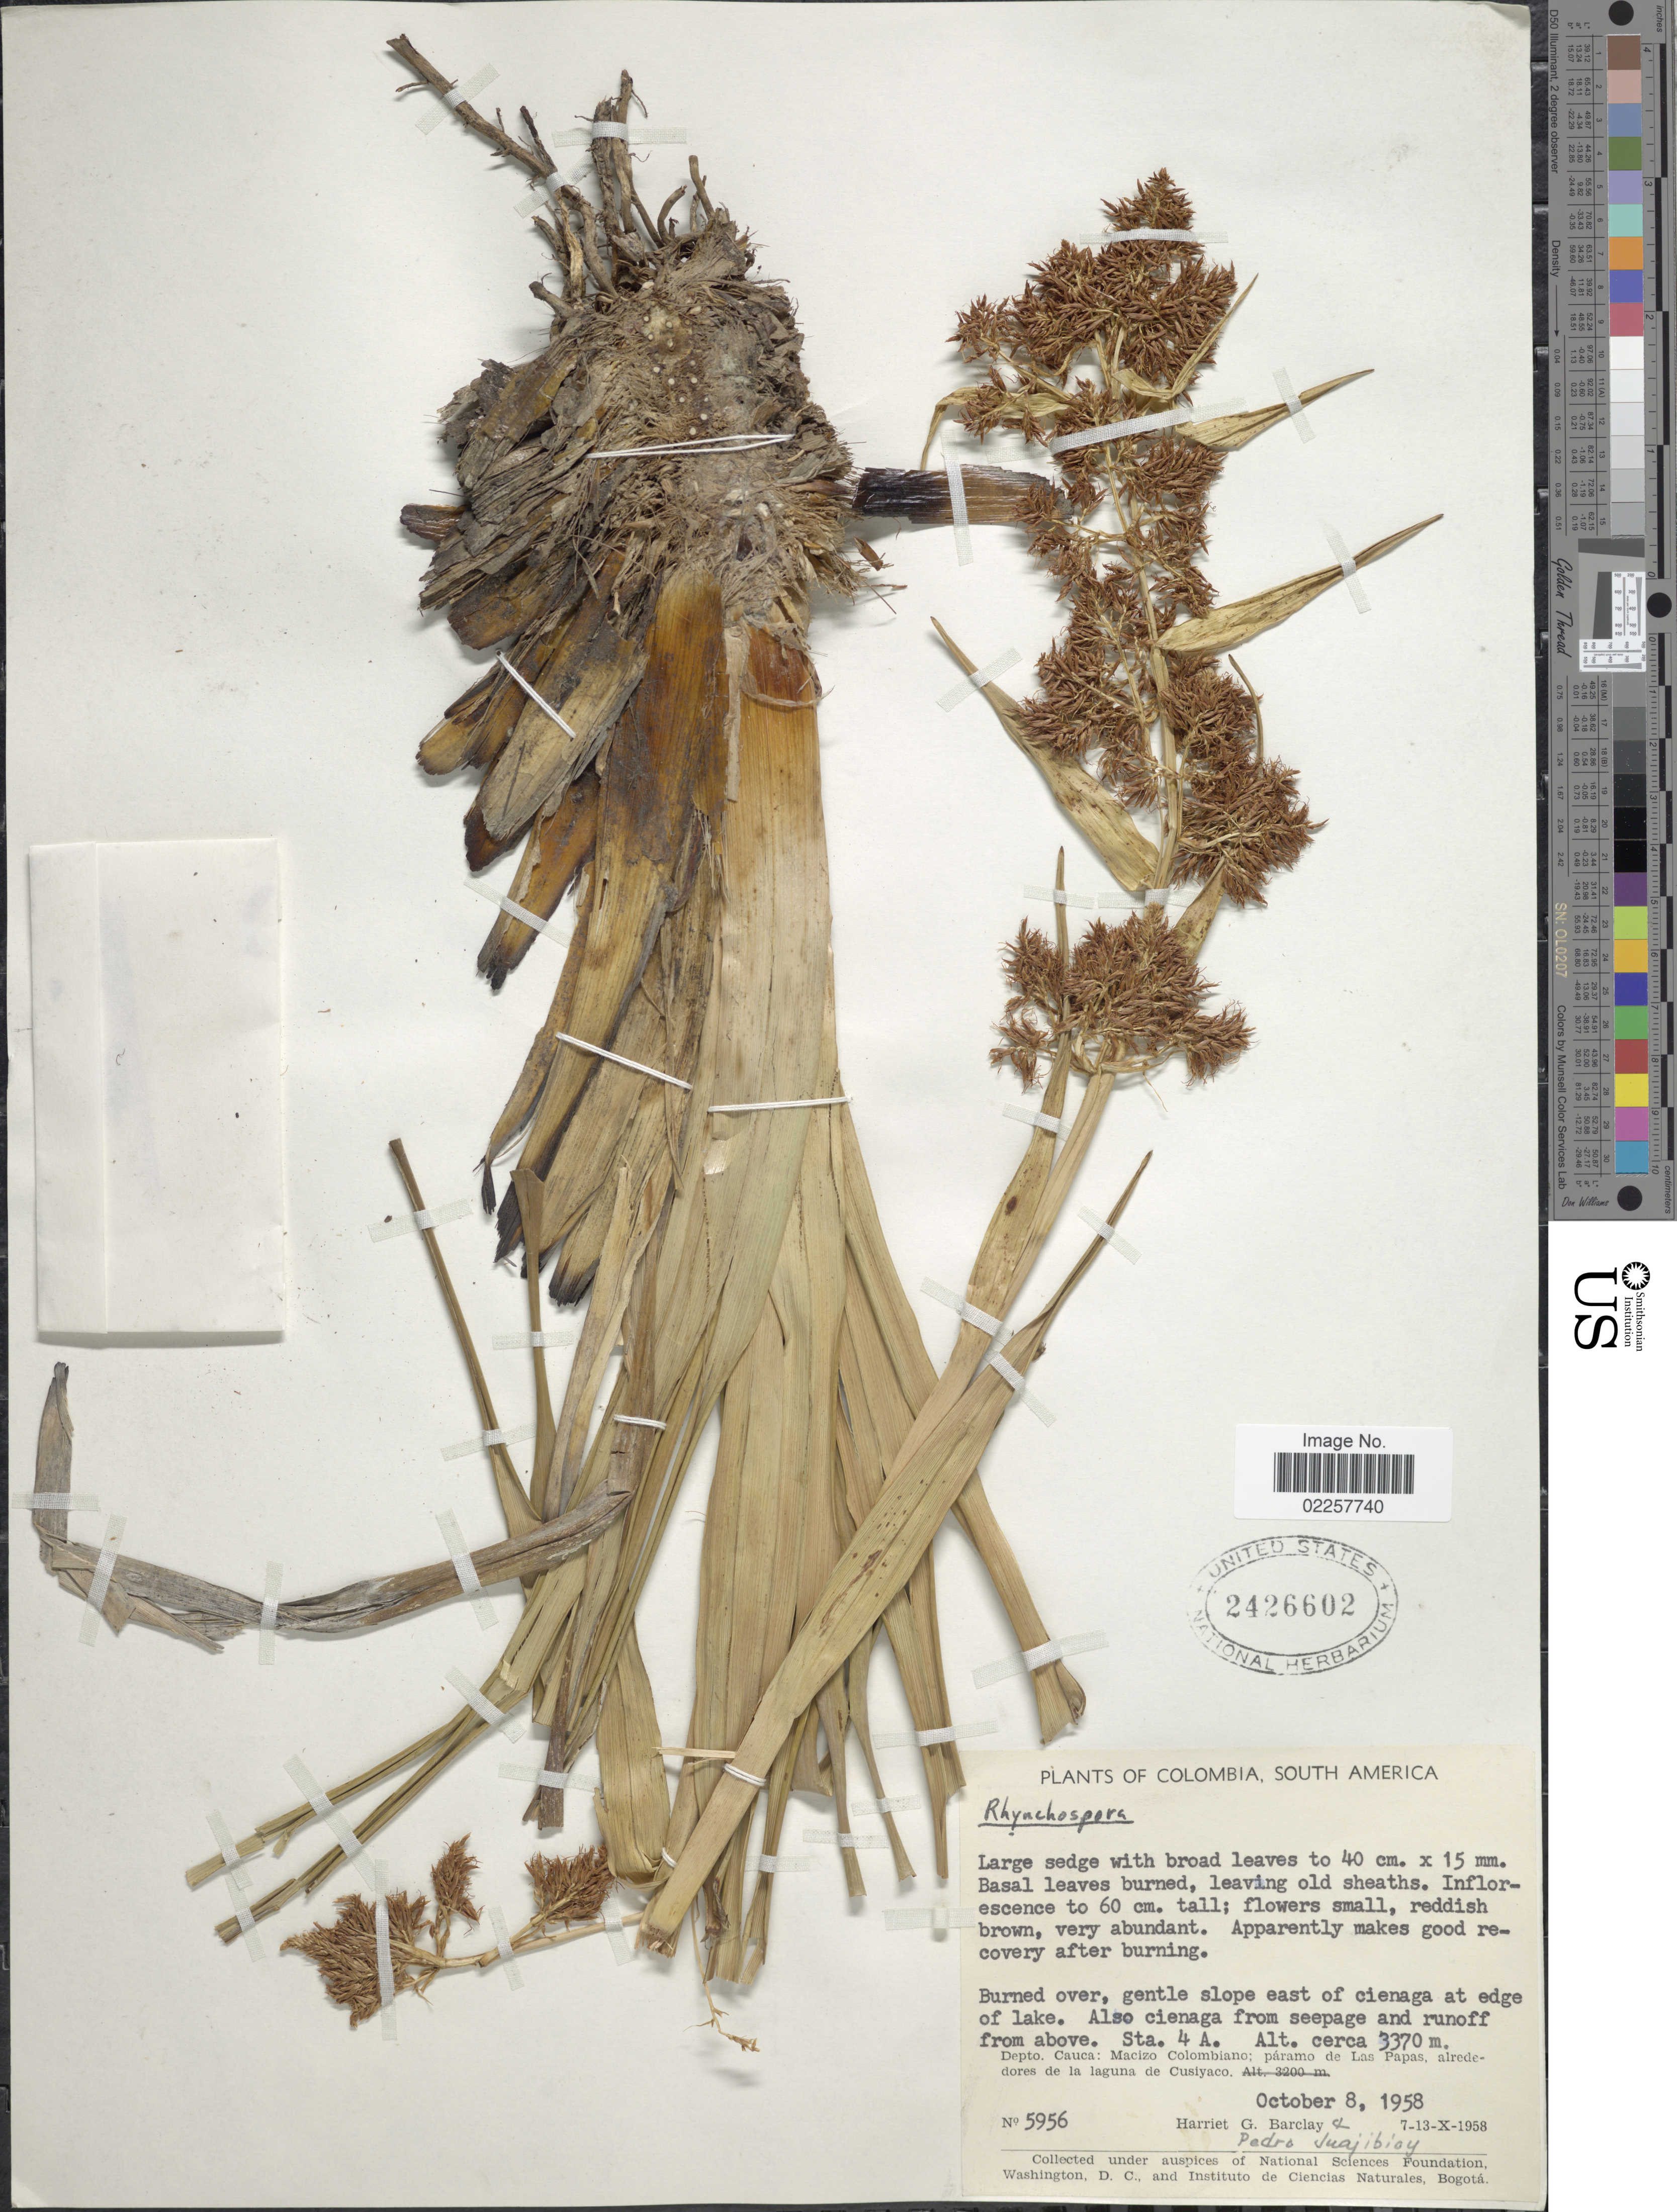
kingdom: Plantae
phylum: Tracheophyta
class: Liliopsida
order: Poales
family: Cyperaceae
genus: Rhynchospora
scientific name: Rhynchospora sp.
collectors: H. G. Barclay & P. Juaijibioy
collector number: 5956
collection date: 1958-10-08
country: Colombia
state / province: Cauca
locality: Sta. 4 A. , Macizo Colombiano: Paramo de Las Papas, alrededores de la laguna de Cusiyaco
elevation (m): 3370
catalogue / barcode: US 2426602